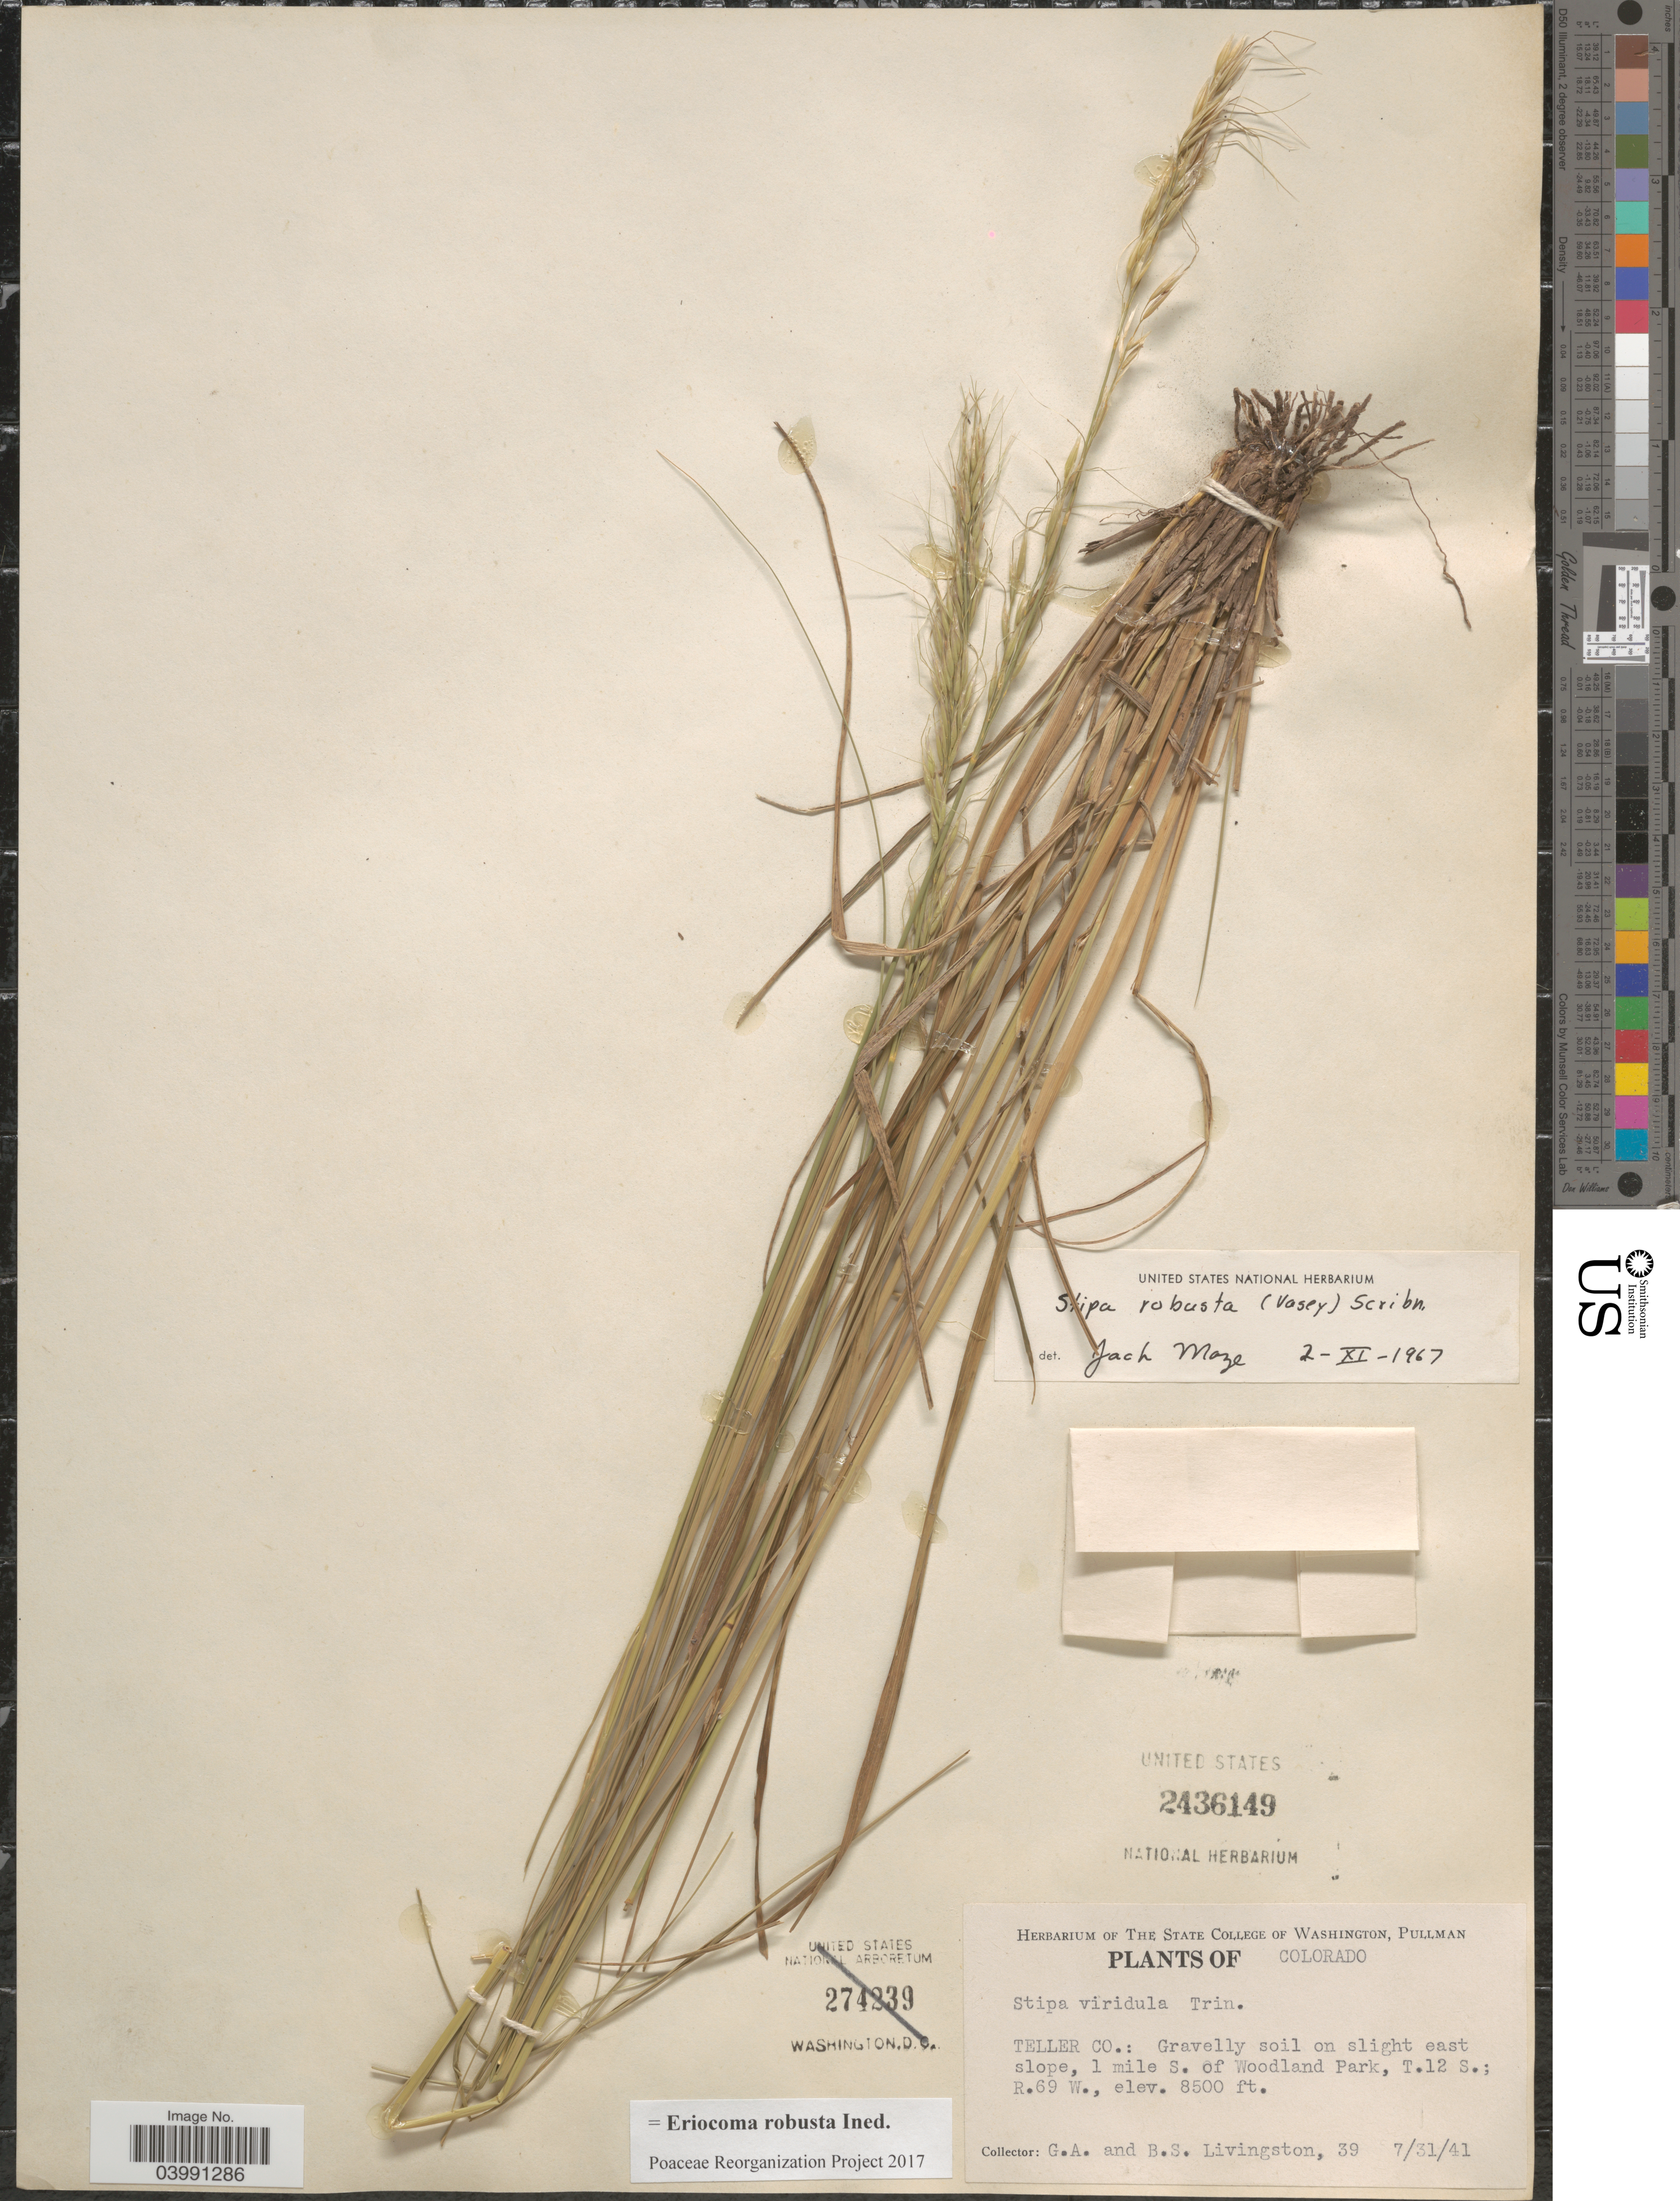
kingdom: Plantae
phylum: Tracheophyta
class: Liliopsida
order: Poales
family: Poaceae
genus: Eriocoma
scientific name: Eriocoma robusta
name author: (Vasey) Romasch.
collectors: G. Livingston & B. Livingston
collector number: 39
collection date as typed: Transcribed d/m/y: 31/7/41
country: United States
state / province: Colorado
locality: Teller Co.: Gravelly soil on slight east slope, 1 mile S. of Woodland Park, T.12 S.; R.69 W.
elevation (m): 2591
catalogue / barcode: US 2436149